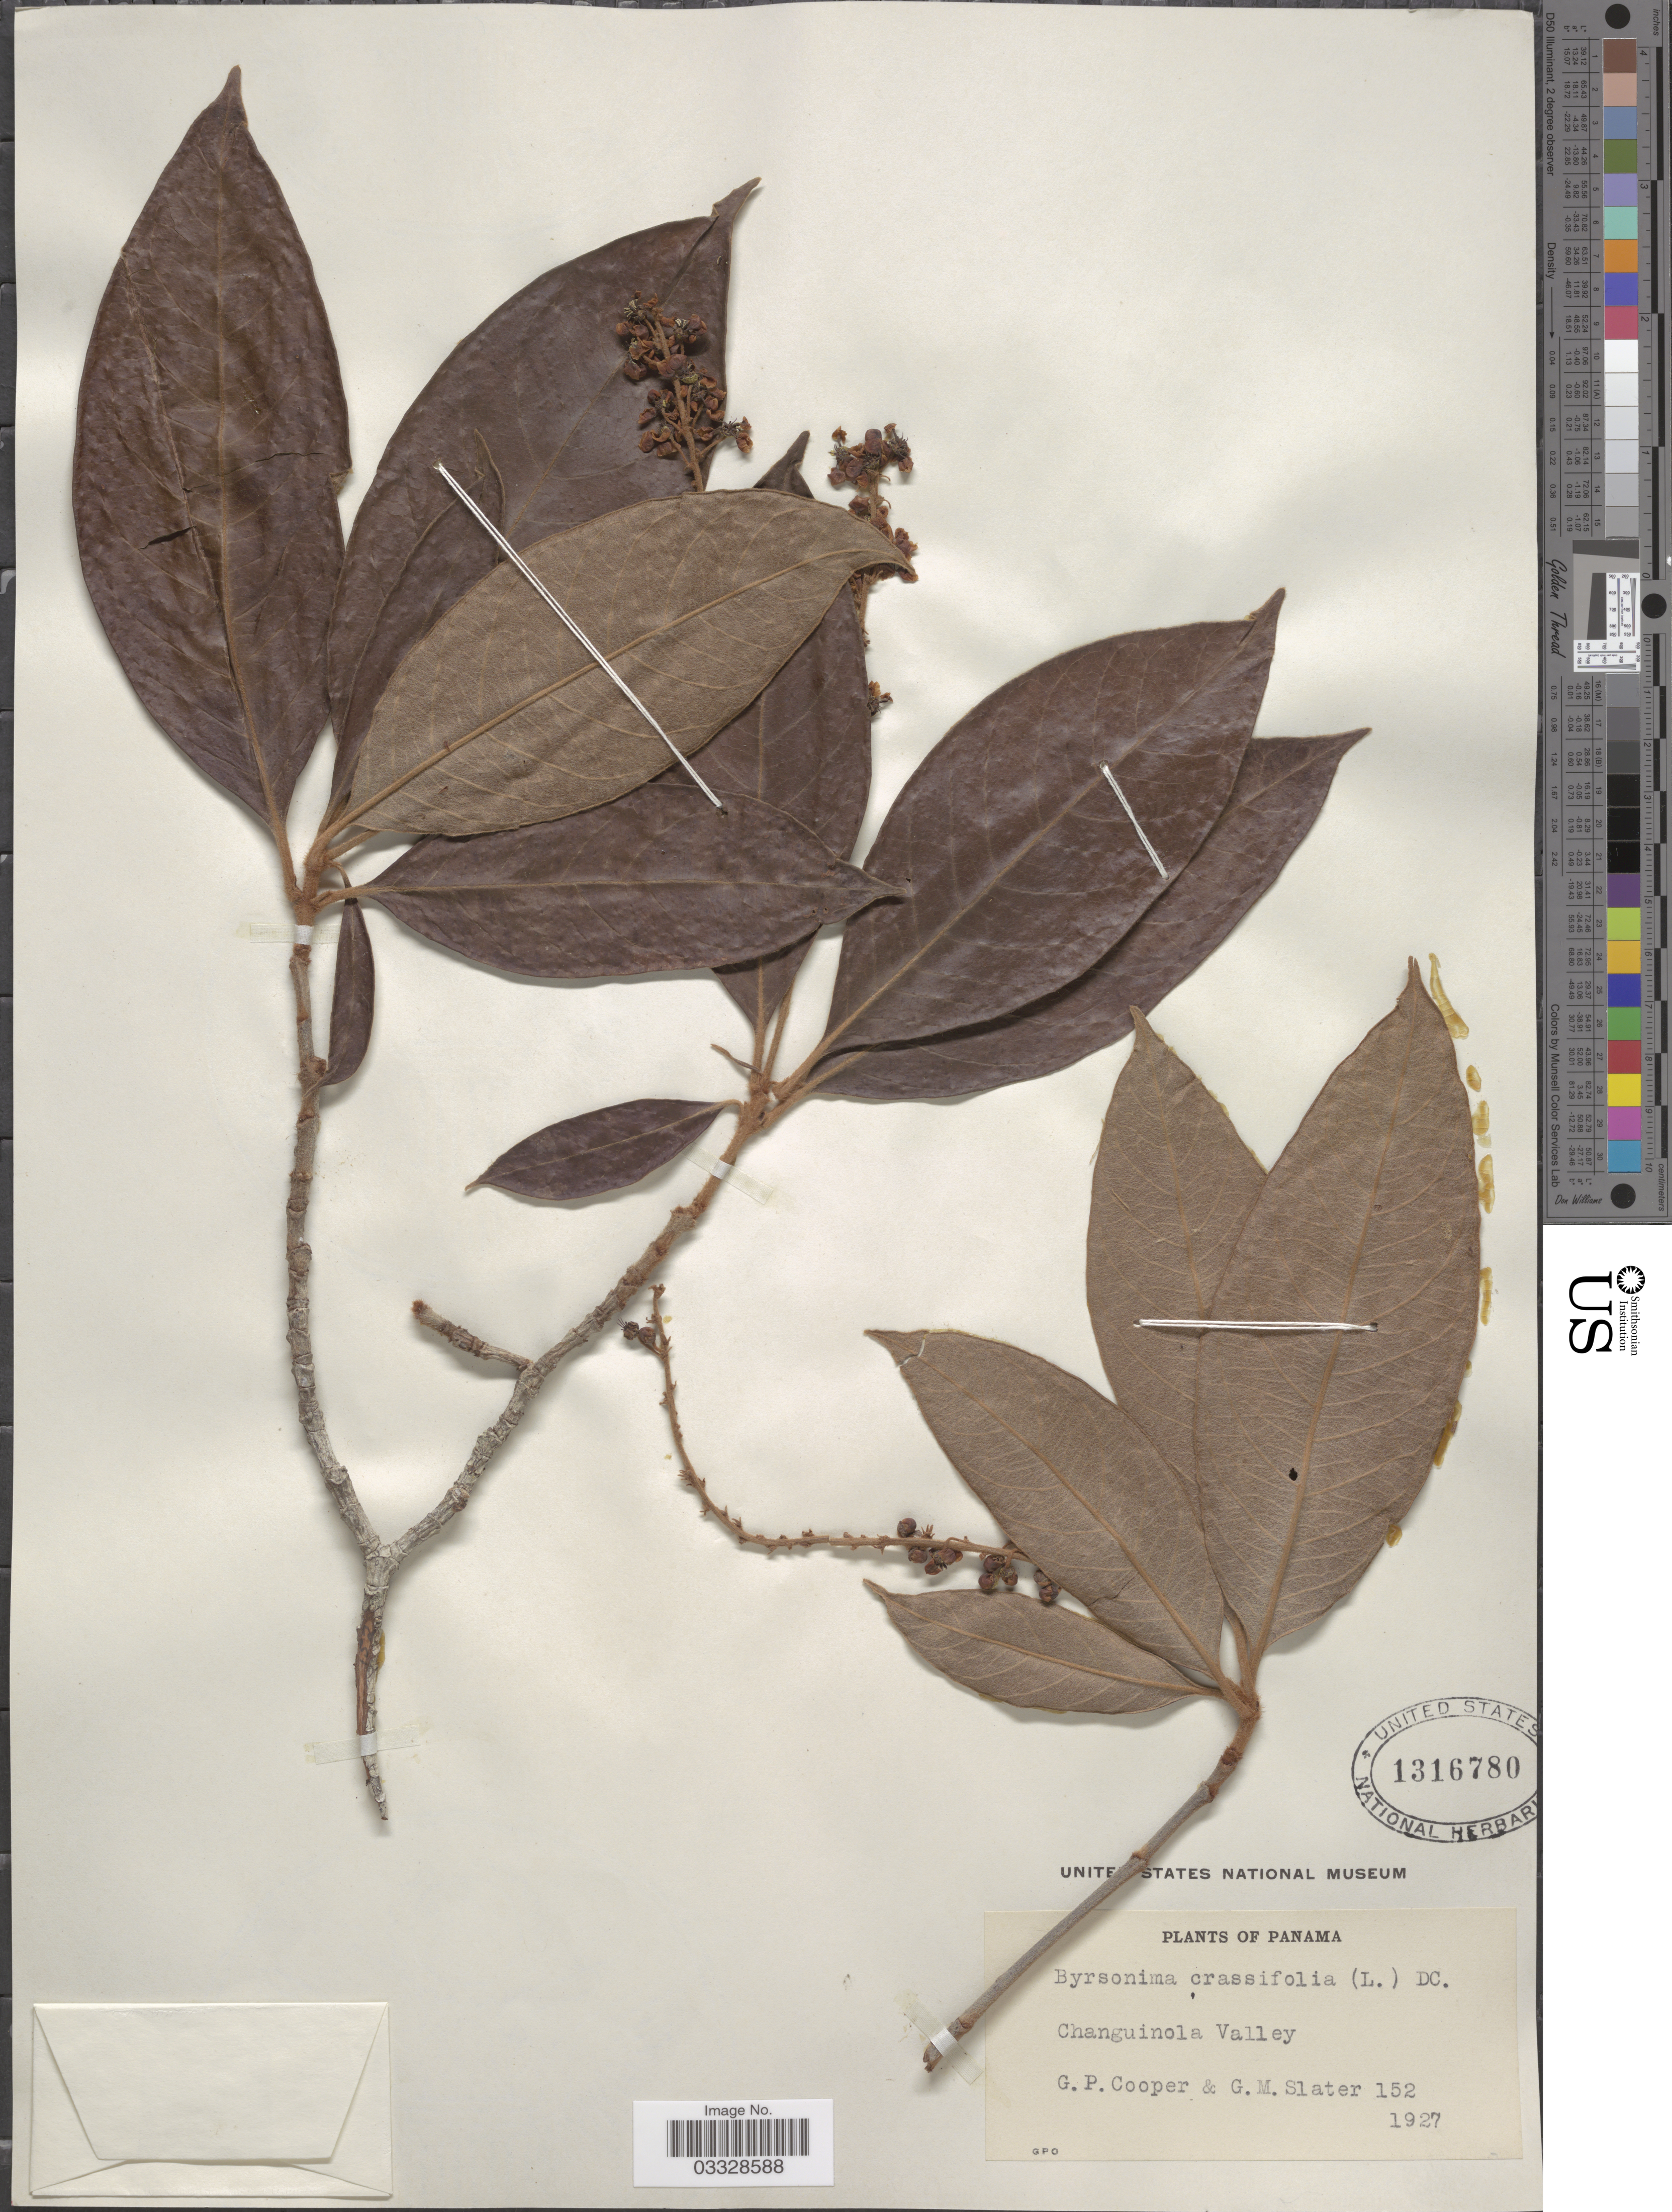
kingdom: Plantae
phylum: Tracheophyta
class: Magnoliopsida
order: Malpighiales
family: Malpighiaceae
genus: Byrsonima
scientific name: Byrsonima crassifolia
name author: (L.) Kunth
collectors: G. Cooper & G. Slater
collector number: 152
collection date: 1927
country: Panama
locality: Changuinola Valley.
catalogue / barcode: US 1316780